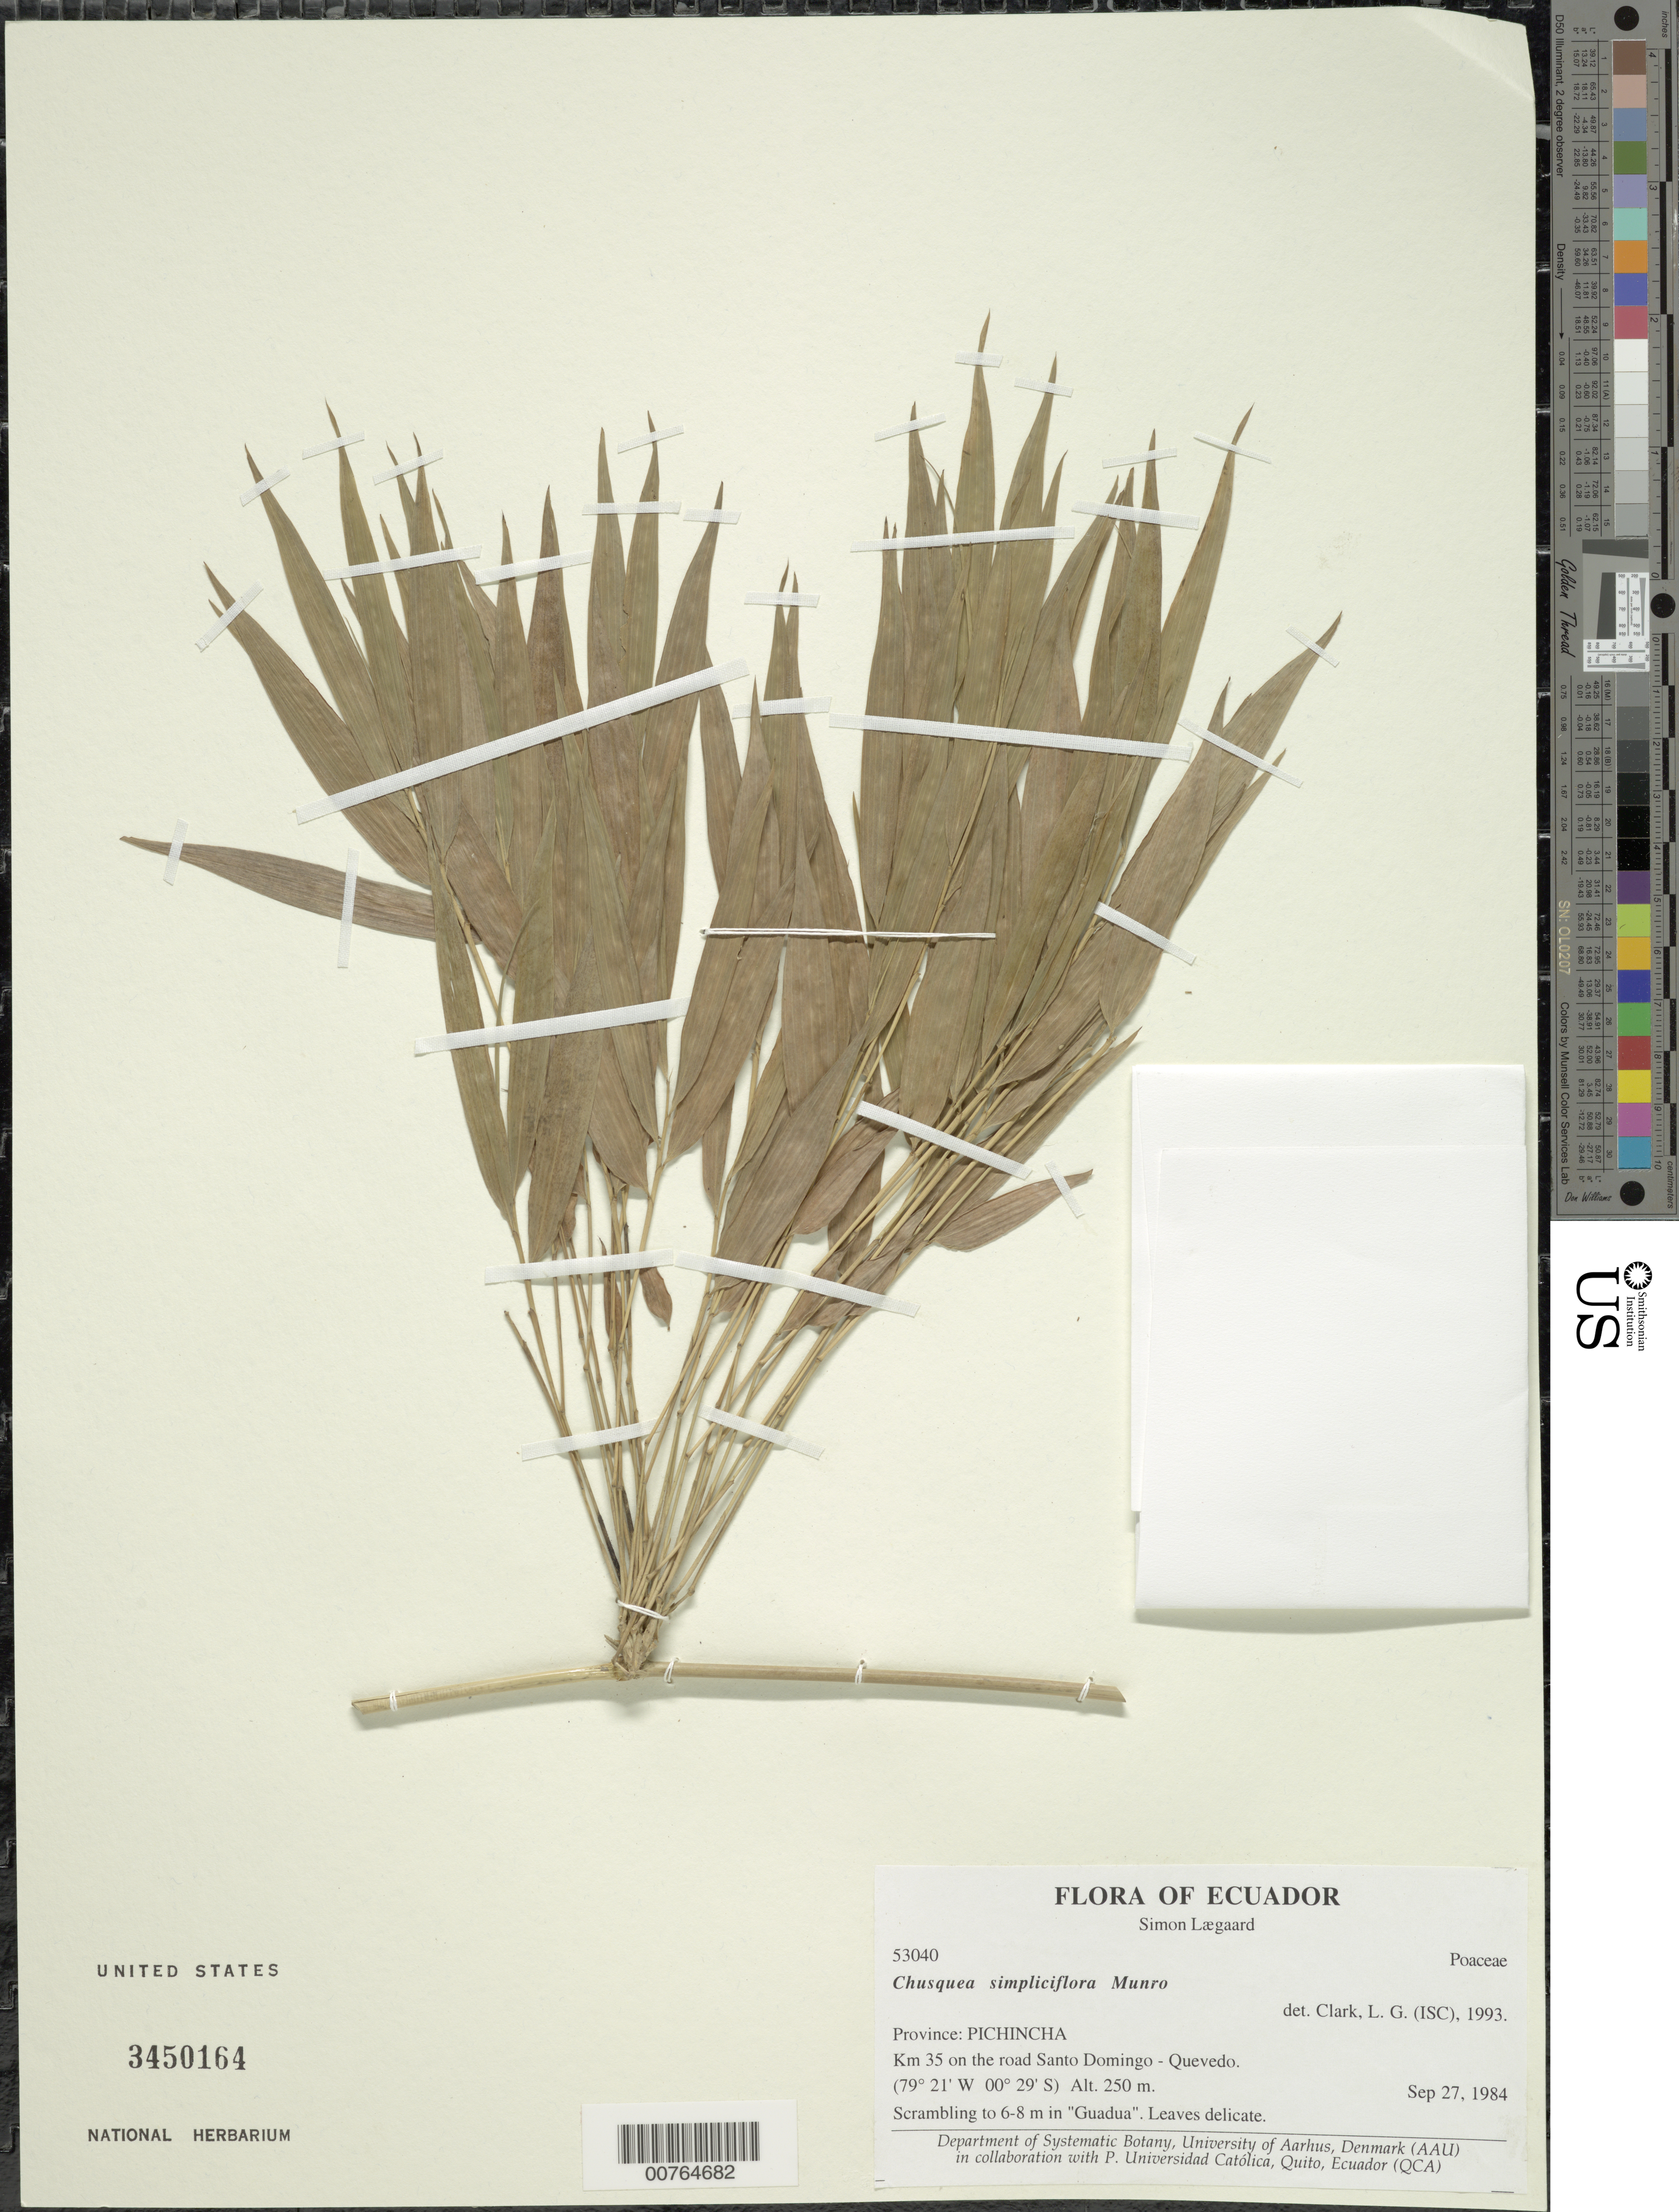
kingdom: Plantae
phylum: Tracheophyta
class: Liliopsida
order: Poales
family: Poaceae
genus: Chusquea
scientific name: Chusquea simpliciflora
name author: Munro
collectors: S. Lægaard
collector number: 53040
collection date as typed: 27 Sep 1984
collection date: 1984-09-27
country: Ecuador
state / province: Pichincha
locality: Road from Santo Domingo de los Colorados to Quevedo.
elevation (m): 250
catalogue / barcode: US 3450164